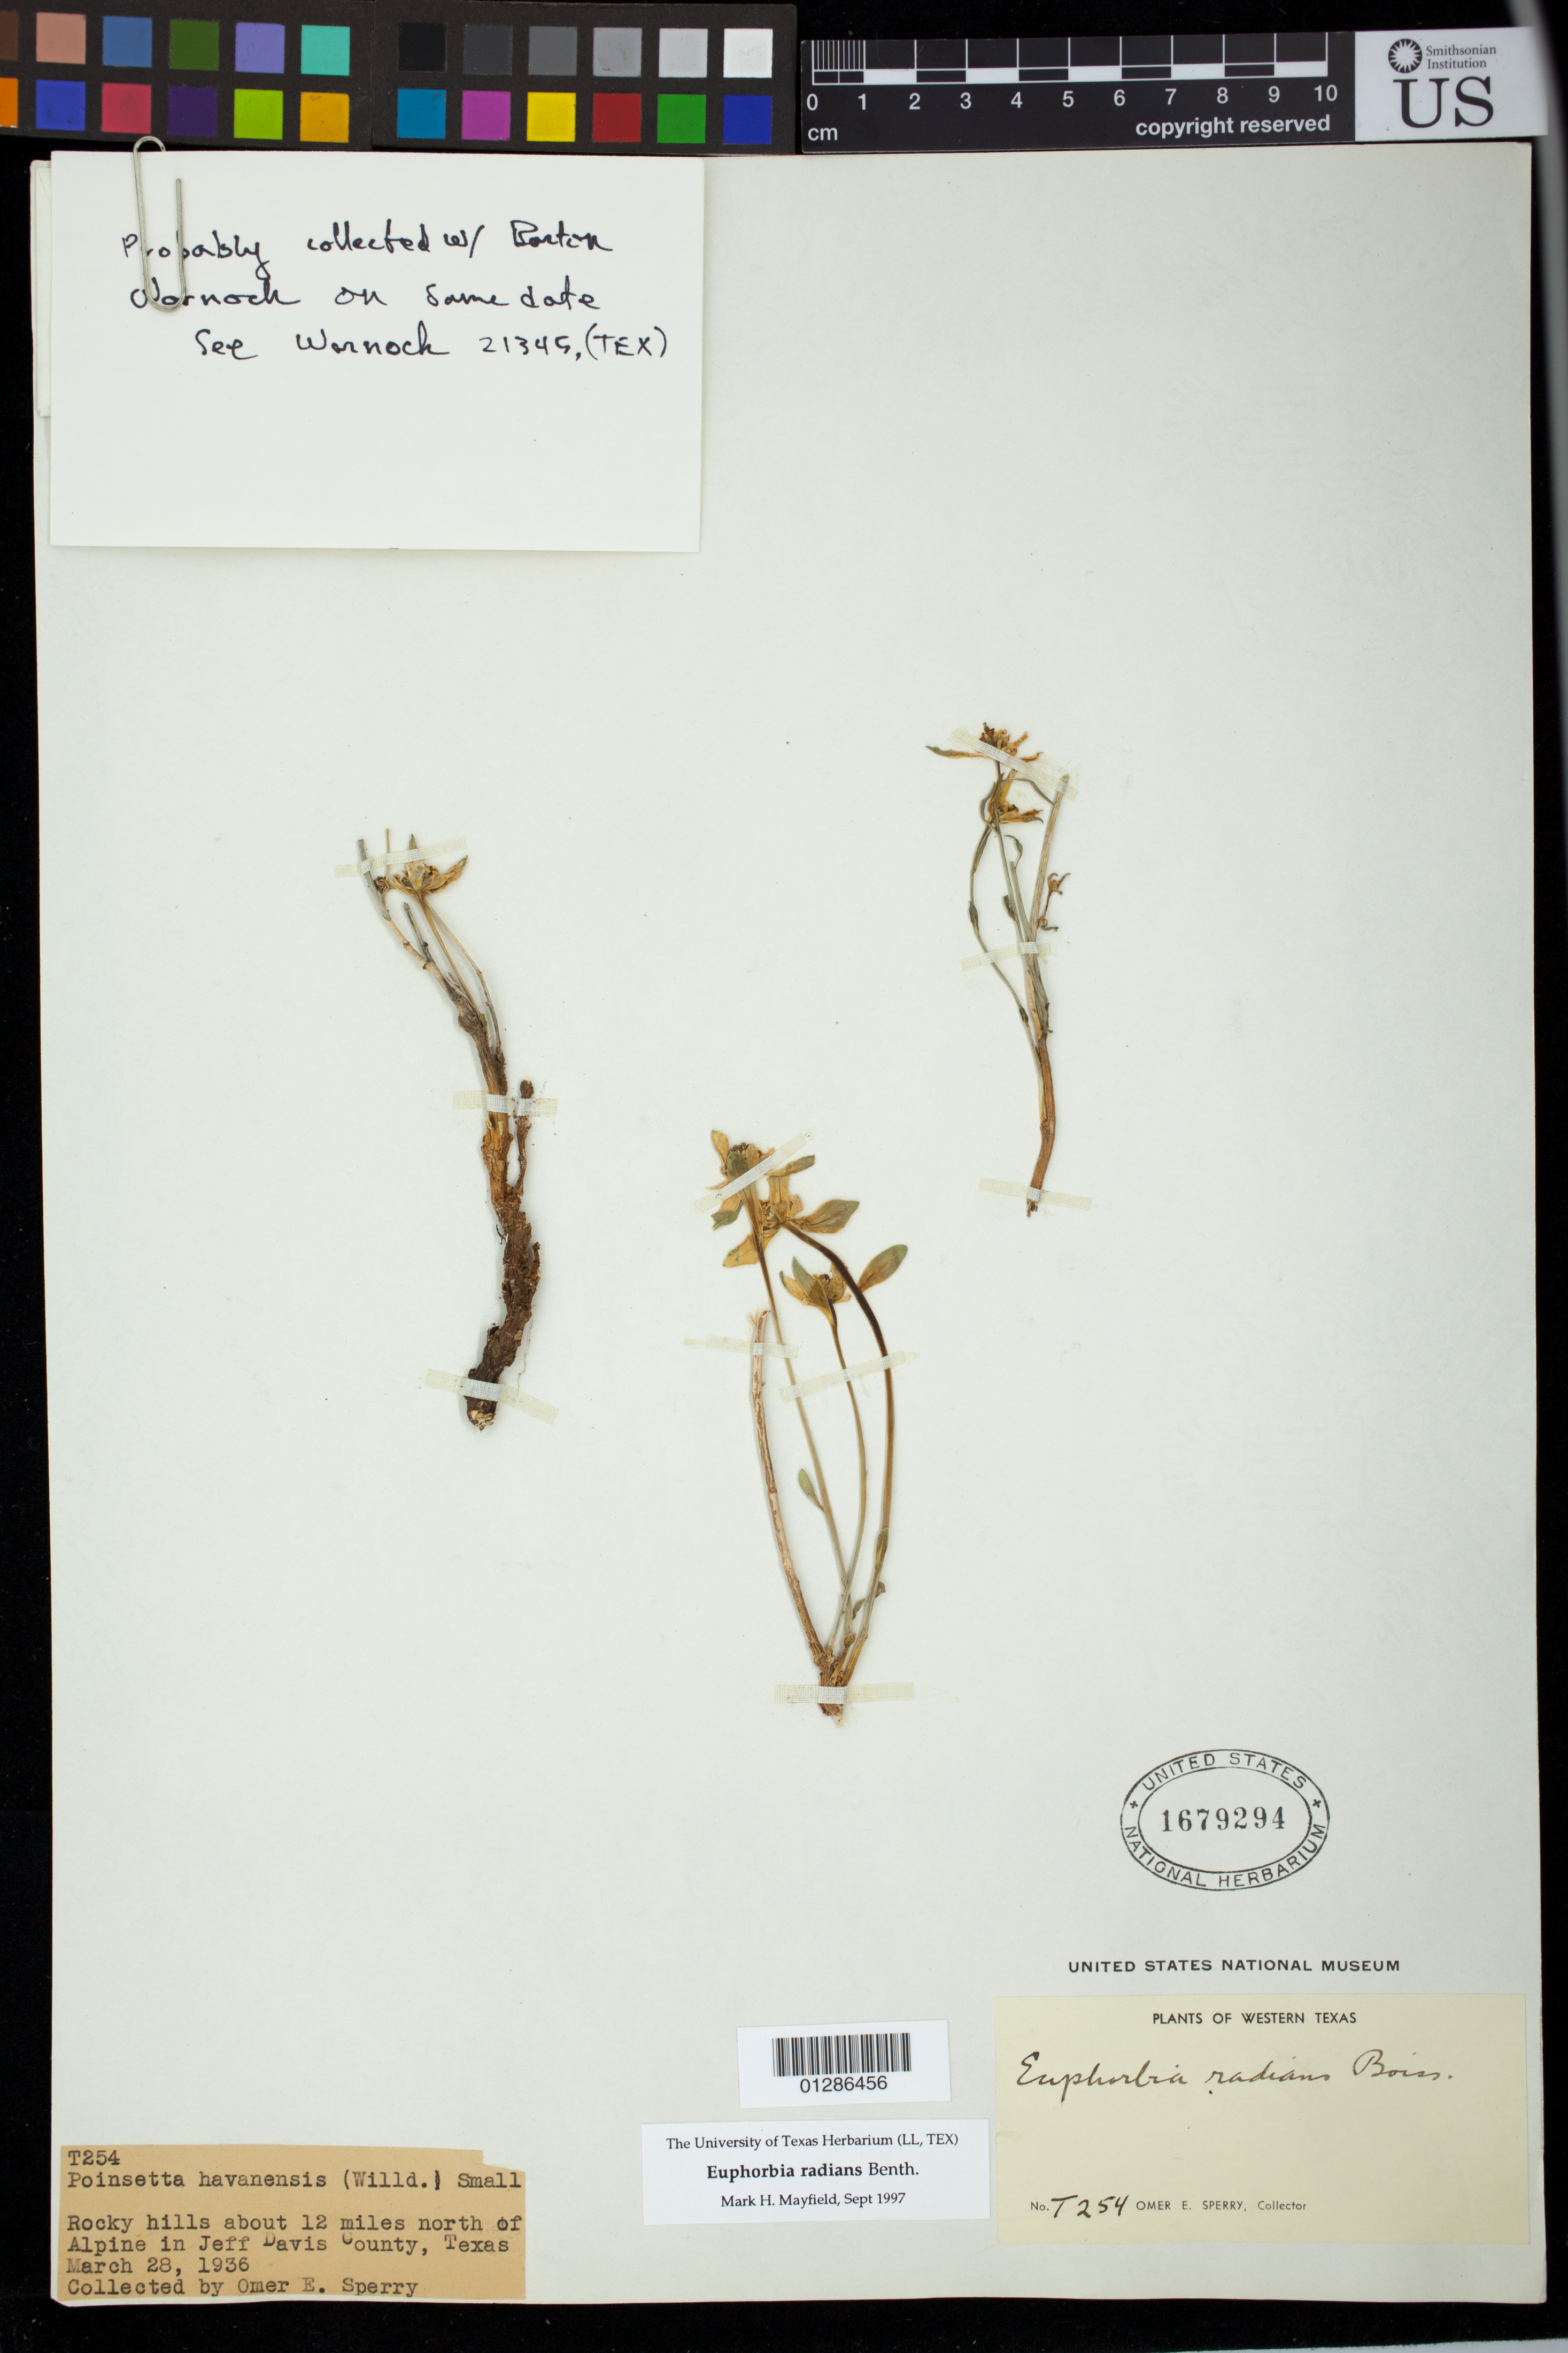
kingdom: Plantae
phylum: Tracheophyta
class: Magnoliopsida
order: Malpighiales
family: Euphorbiaceae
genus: Euphorbia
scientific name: Euphorbia radians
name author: Benth.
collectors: O. E. Sperry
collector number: T 254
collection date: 1936-03-28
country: United States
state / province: Texas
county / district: Jeff Davis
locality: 12 miles north of Alpine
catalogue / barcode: US 1679294